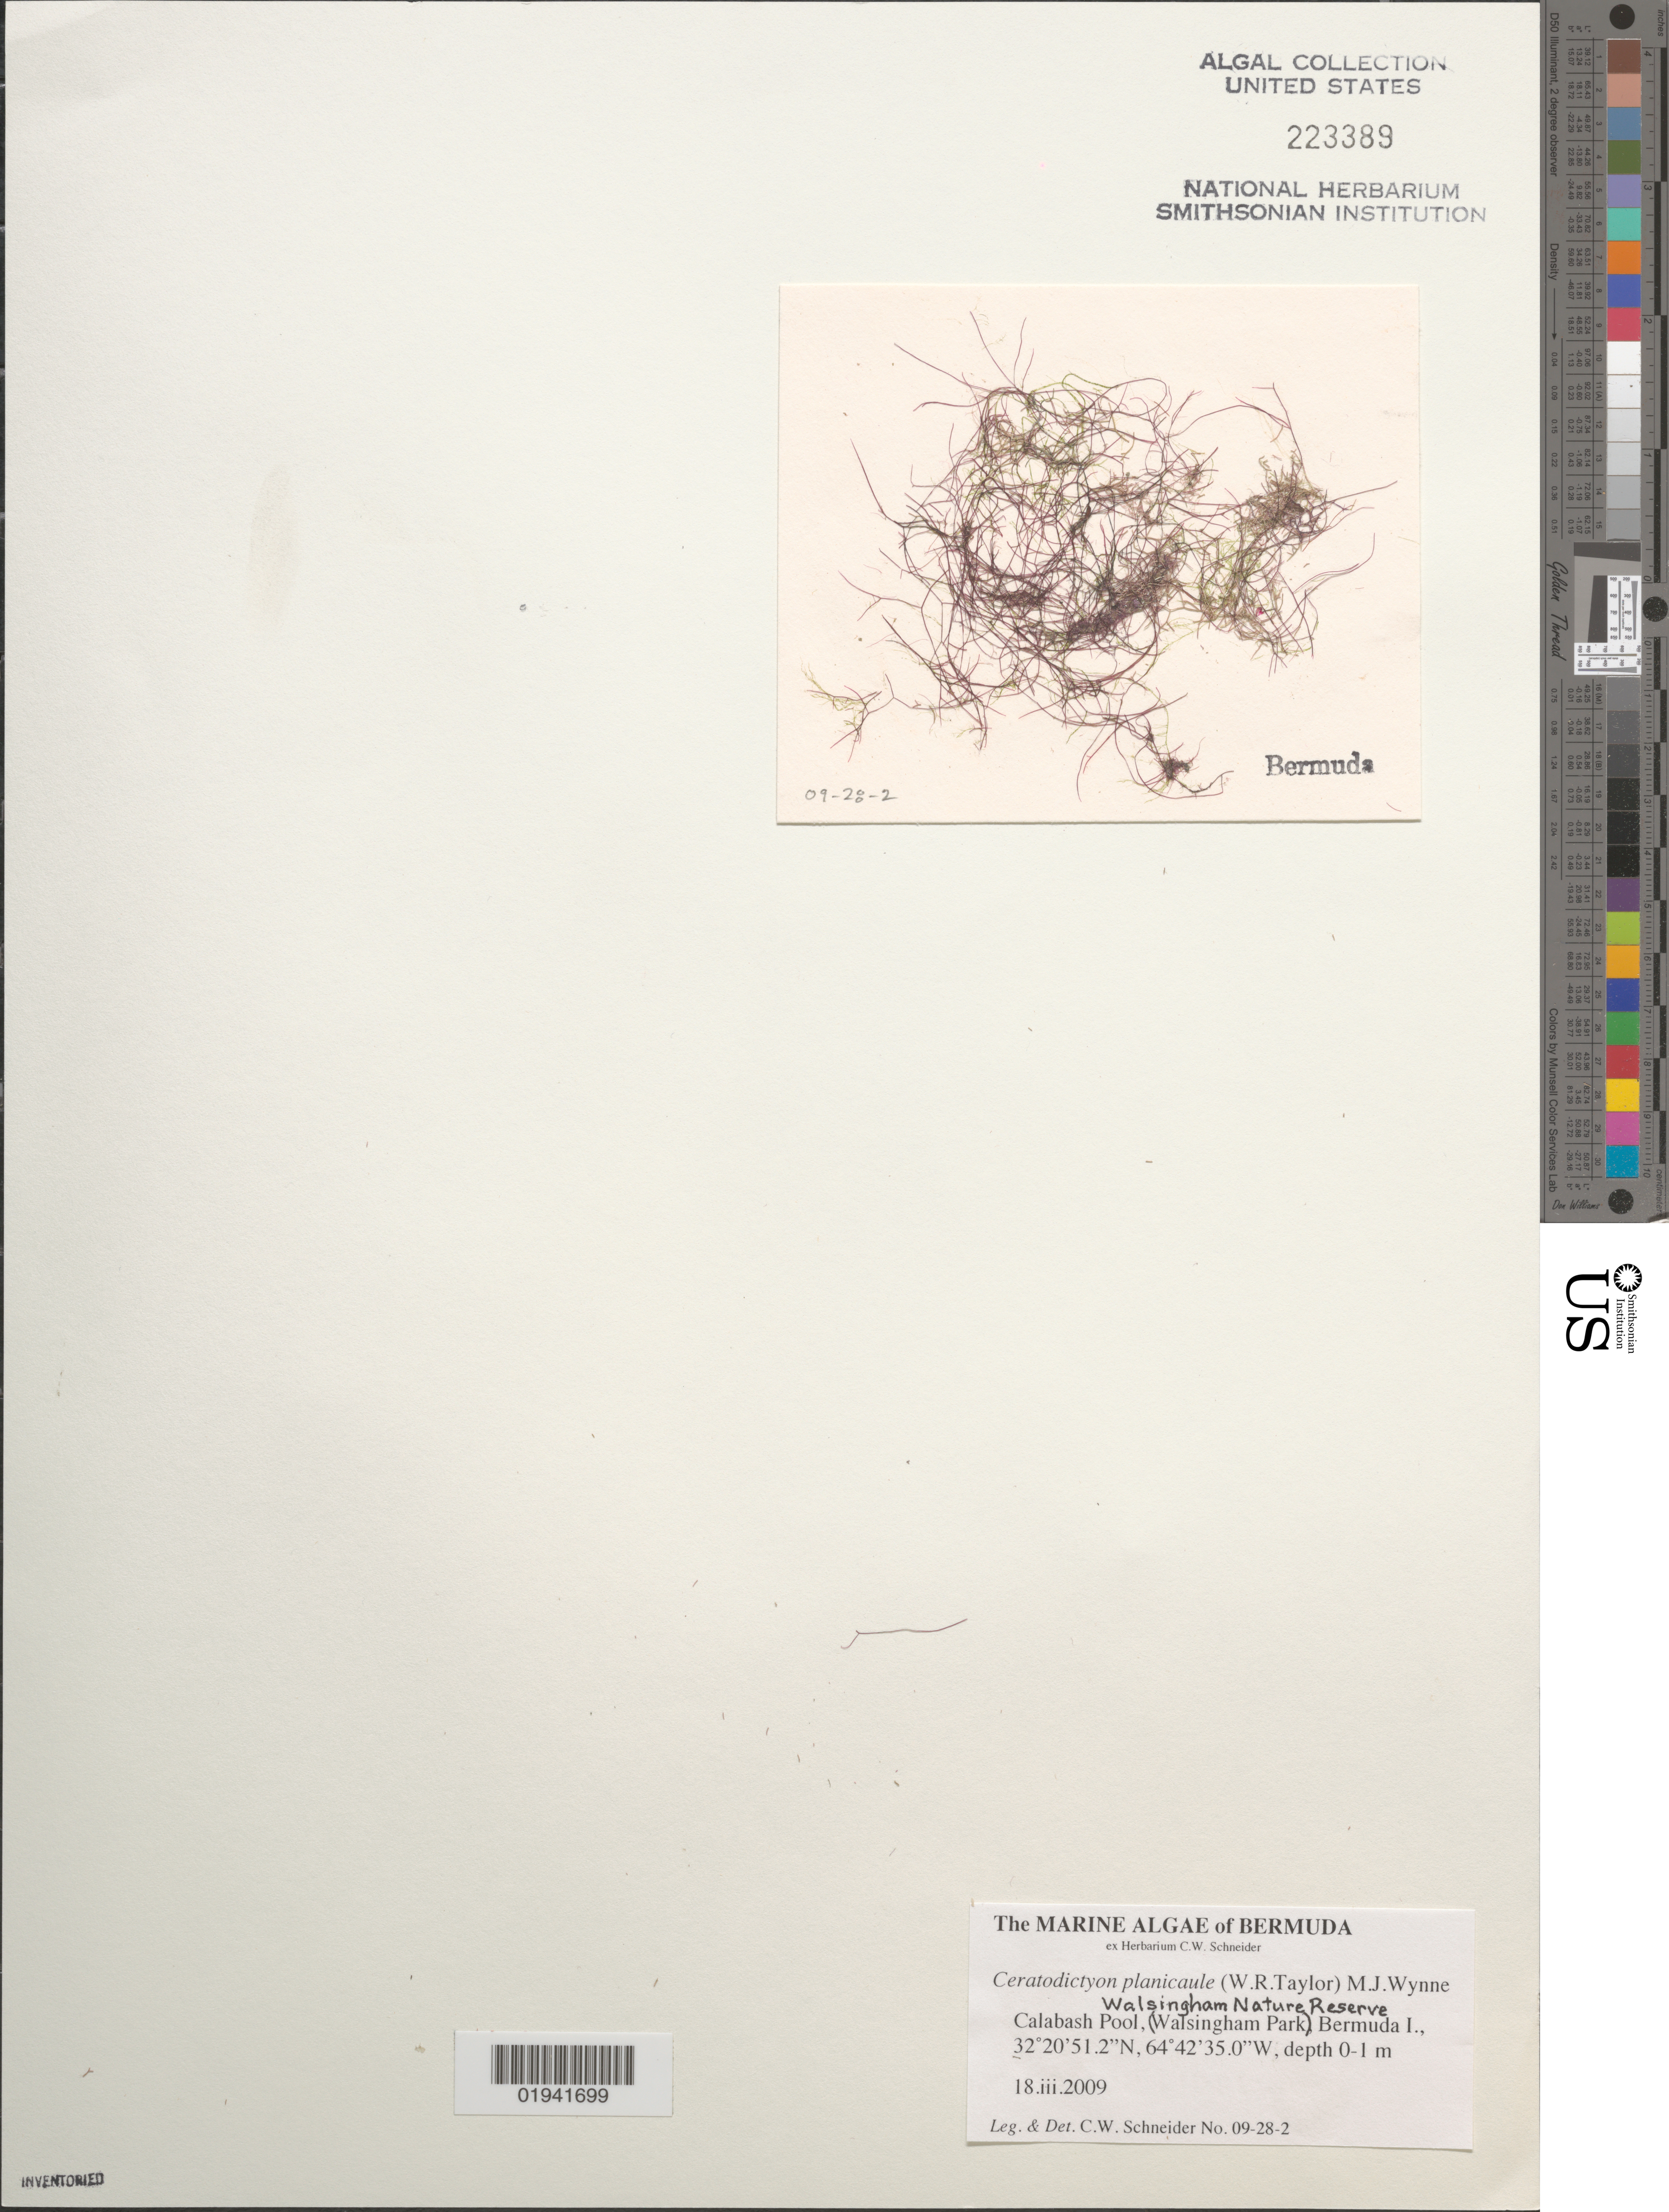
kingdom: Plantae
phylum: Rhodophyta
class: Florideophyceae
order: Rhodymeniales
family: Lomentariaceae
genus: Ceratodictyon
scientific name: Ceratodictyon planicaule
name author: (W.R. Taylor) M.J. Wynne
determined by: Schneider, C. W.; Lane, C. E.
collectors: C. W. Schneider & C. E. Lane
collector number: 09-28-2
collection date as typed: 18 Mar 2009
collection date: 2009-03-18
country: Bermuda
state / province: Hamilton Parish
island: Bermuda Island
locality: Calabash Pool, Walsingham Nature Reserve (Walsingham Park)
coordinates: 32 20'51.2"N, 64 42'35.0"W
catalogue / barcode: US 223389